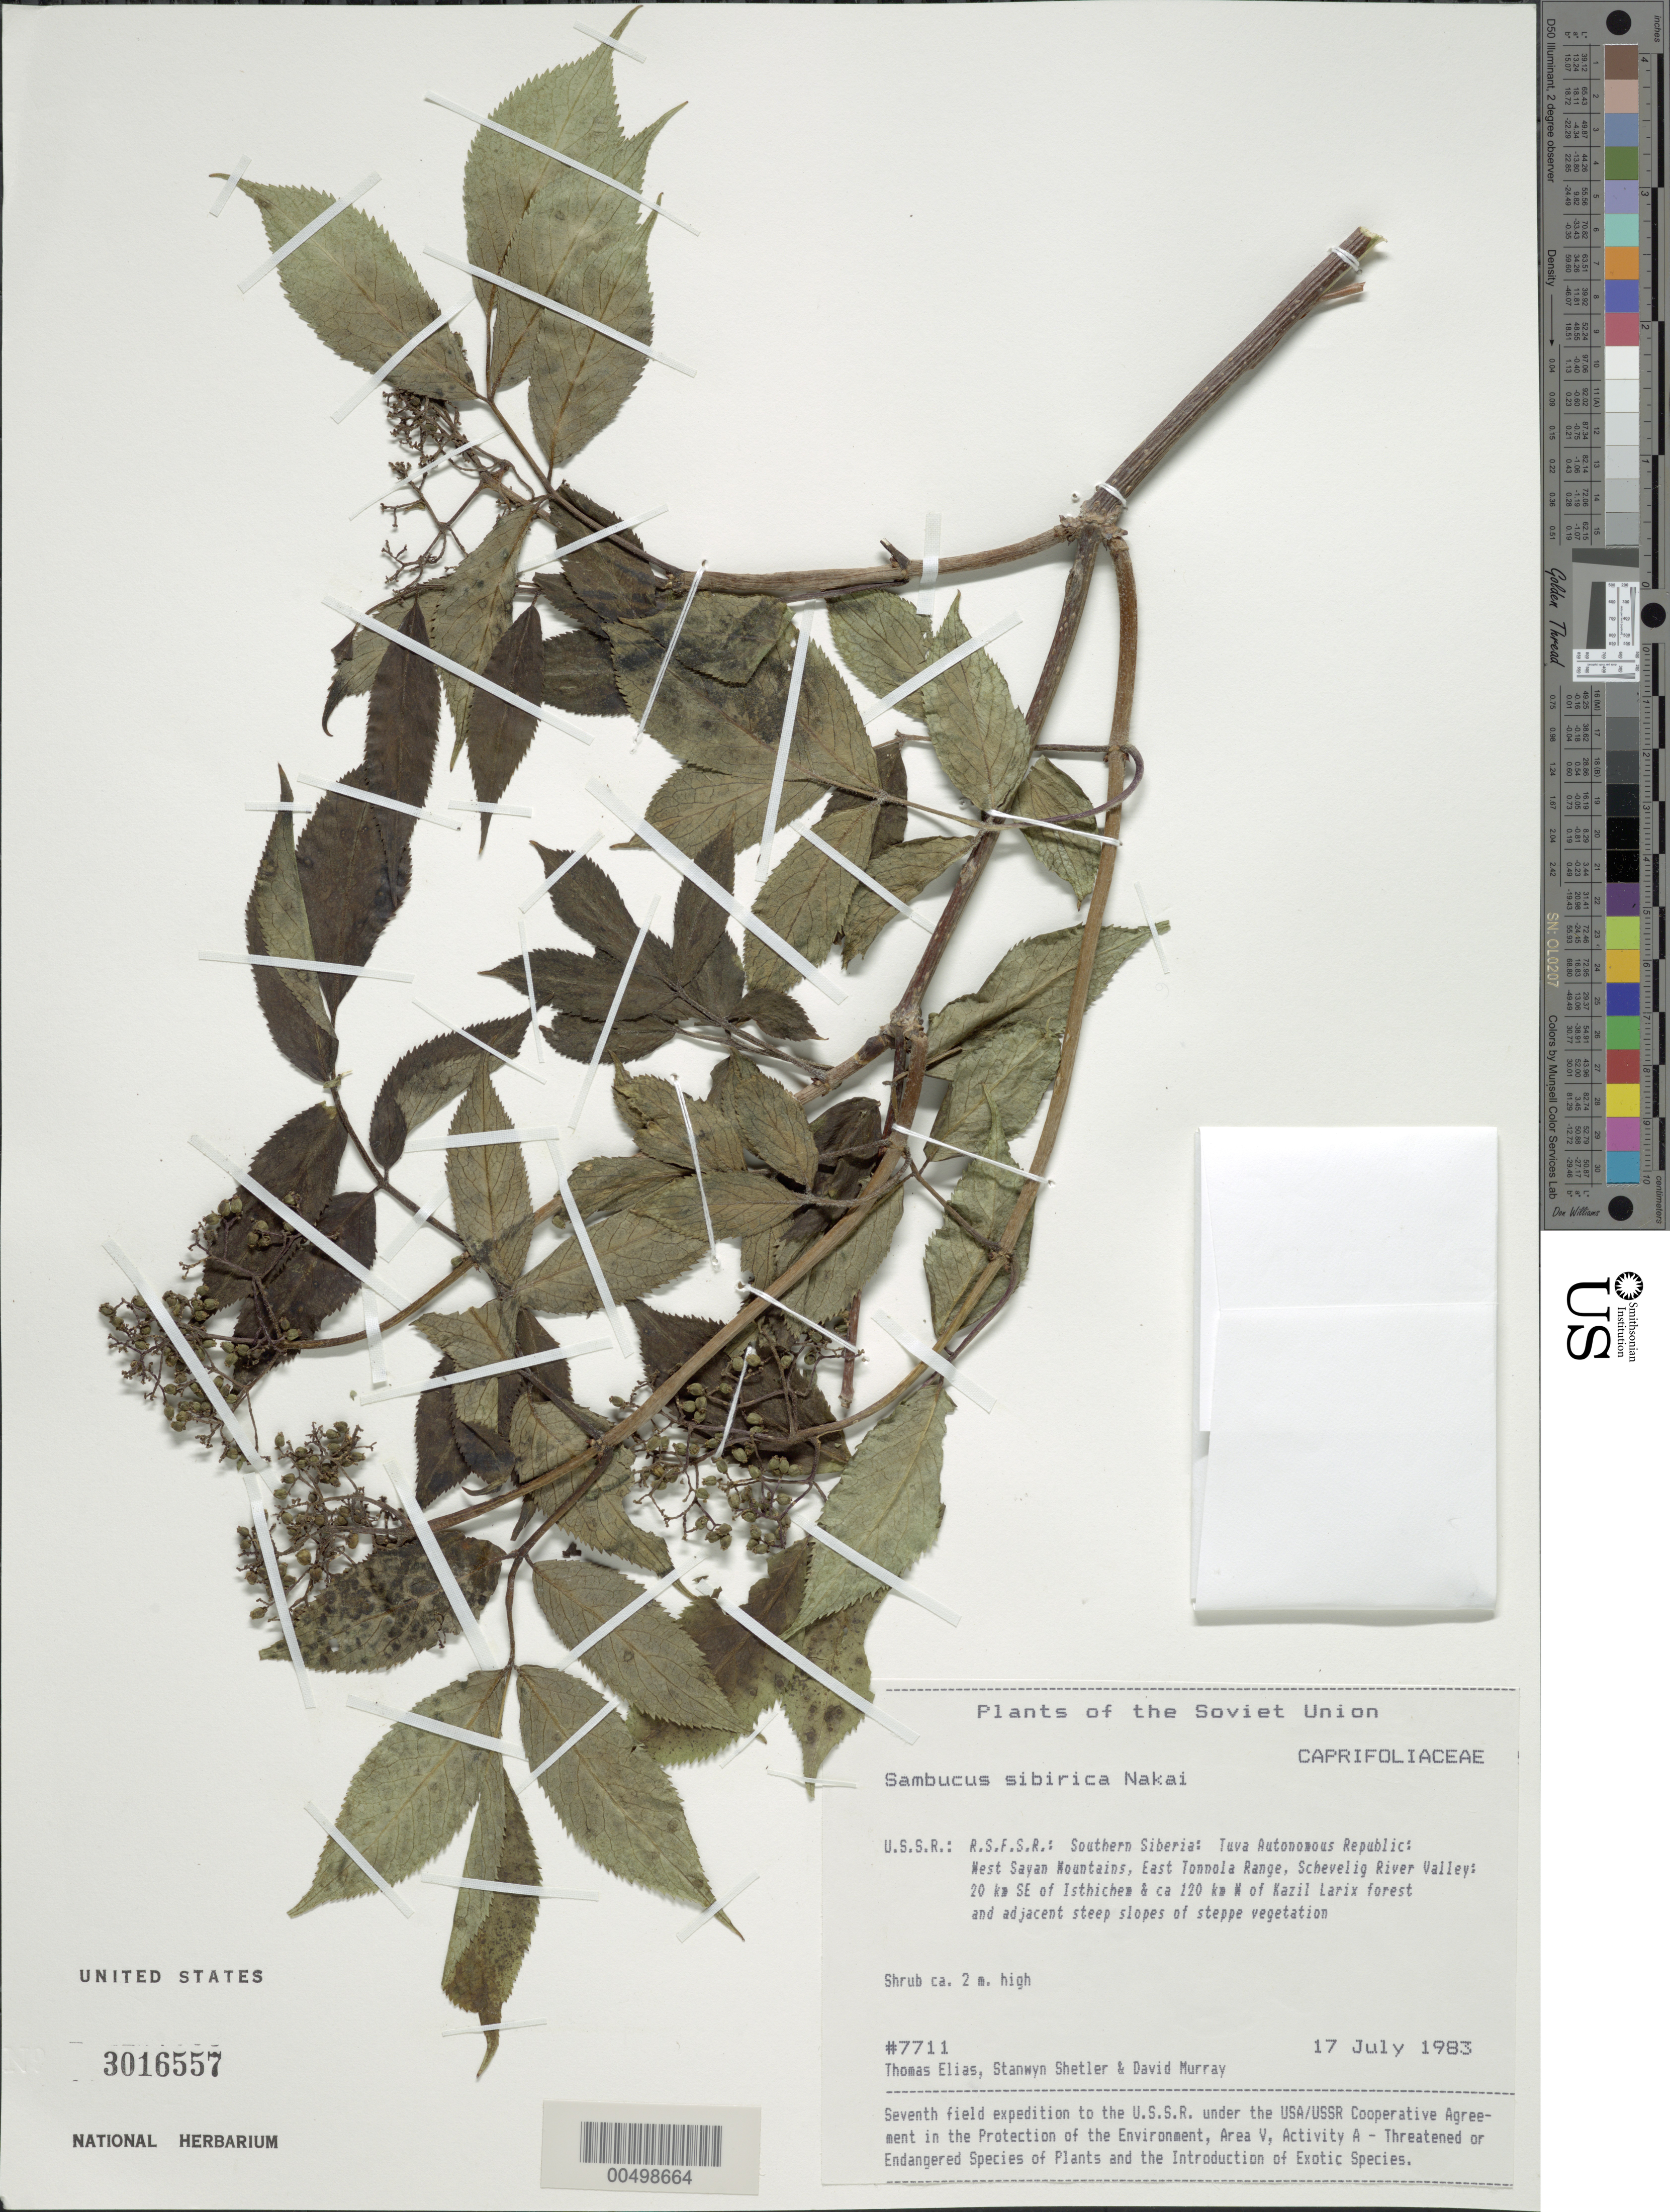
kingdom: Plantae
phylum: Tracheophyta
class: Magnoliopsida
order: Dipsacales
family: Viburnaceae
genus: Sambucus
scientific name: Sambucus sibirica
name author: Nakai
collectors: T. Elias, S. Shetler & D. F. Murray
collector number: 7711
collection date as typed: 17 Jul 1983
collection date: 1983-07-17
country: Russian Federation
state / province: Tuva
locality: West Sayan Mountains, E Tonnola [Tannu-Ola] Range, Schevelig River Valley, 20 km SE of Isthichem [Ishti-Khem], *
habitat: Larix forest and adjacent steep slopes of steppe vegetation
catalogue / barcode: US 3016557